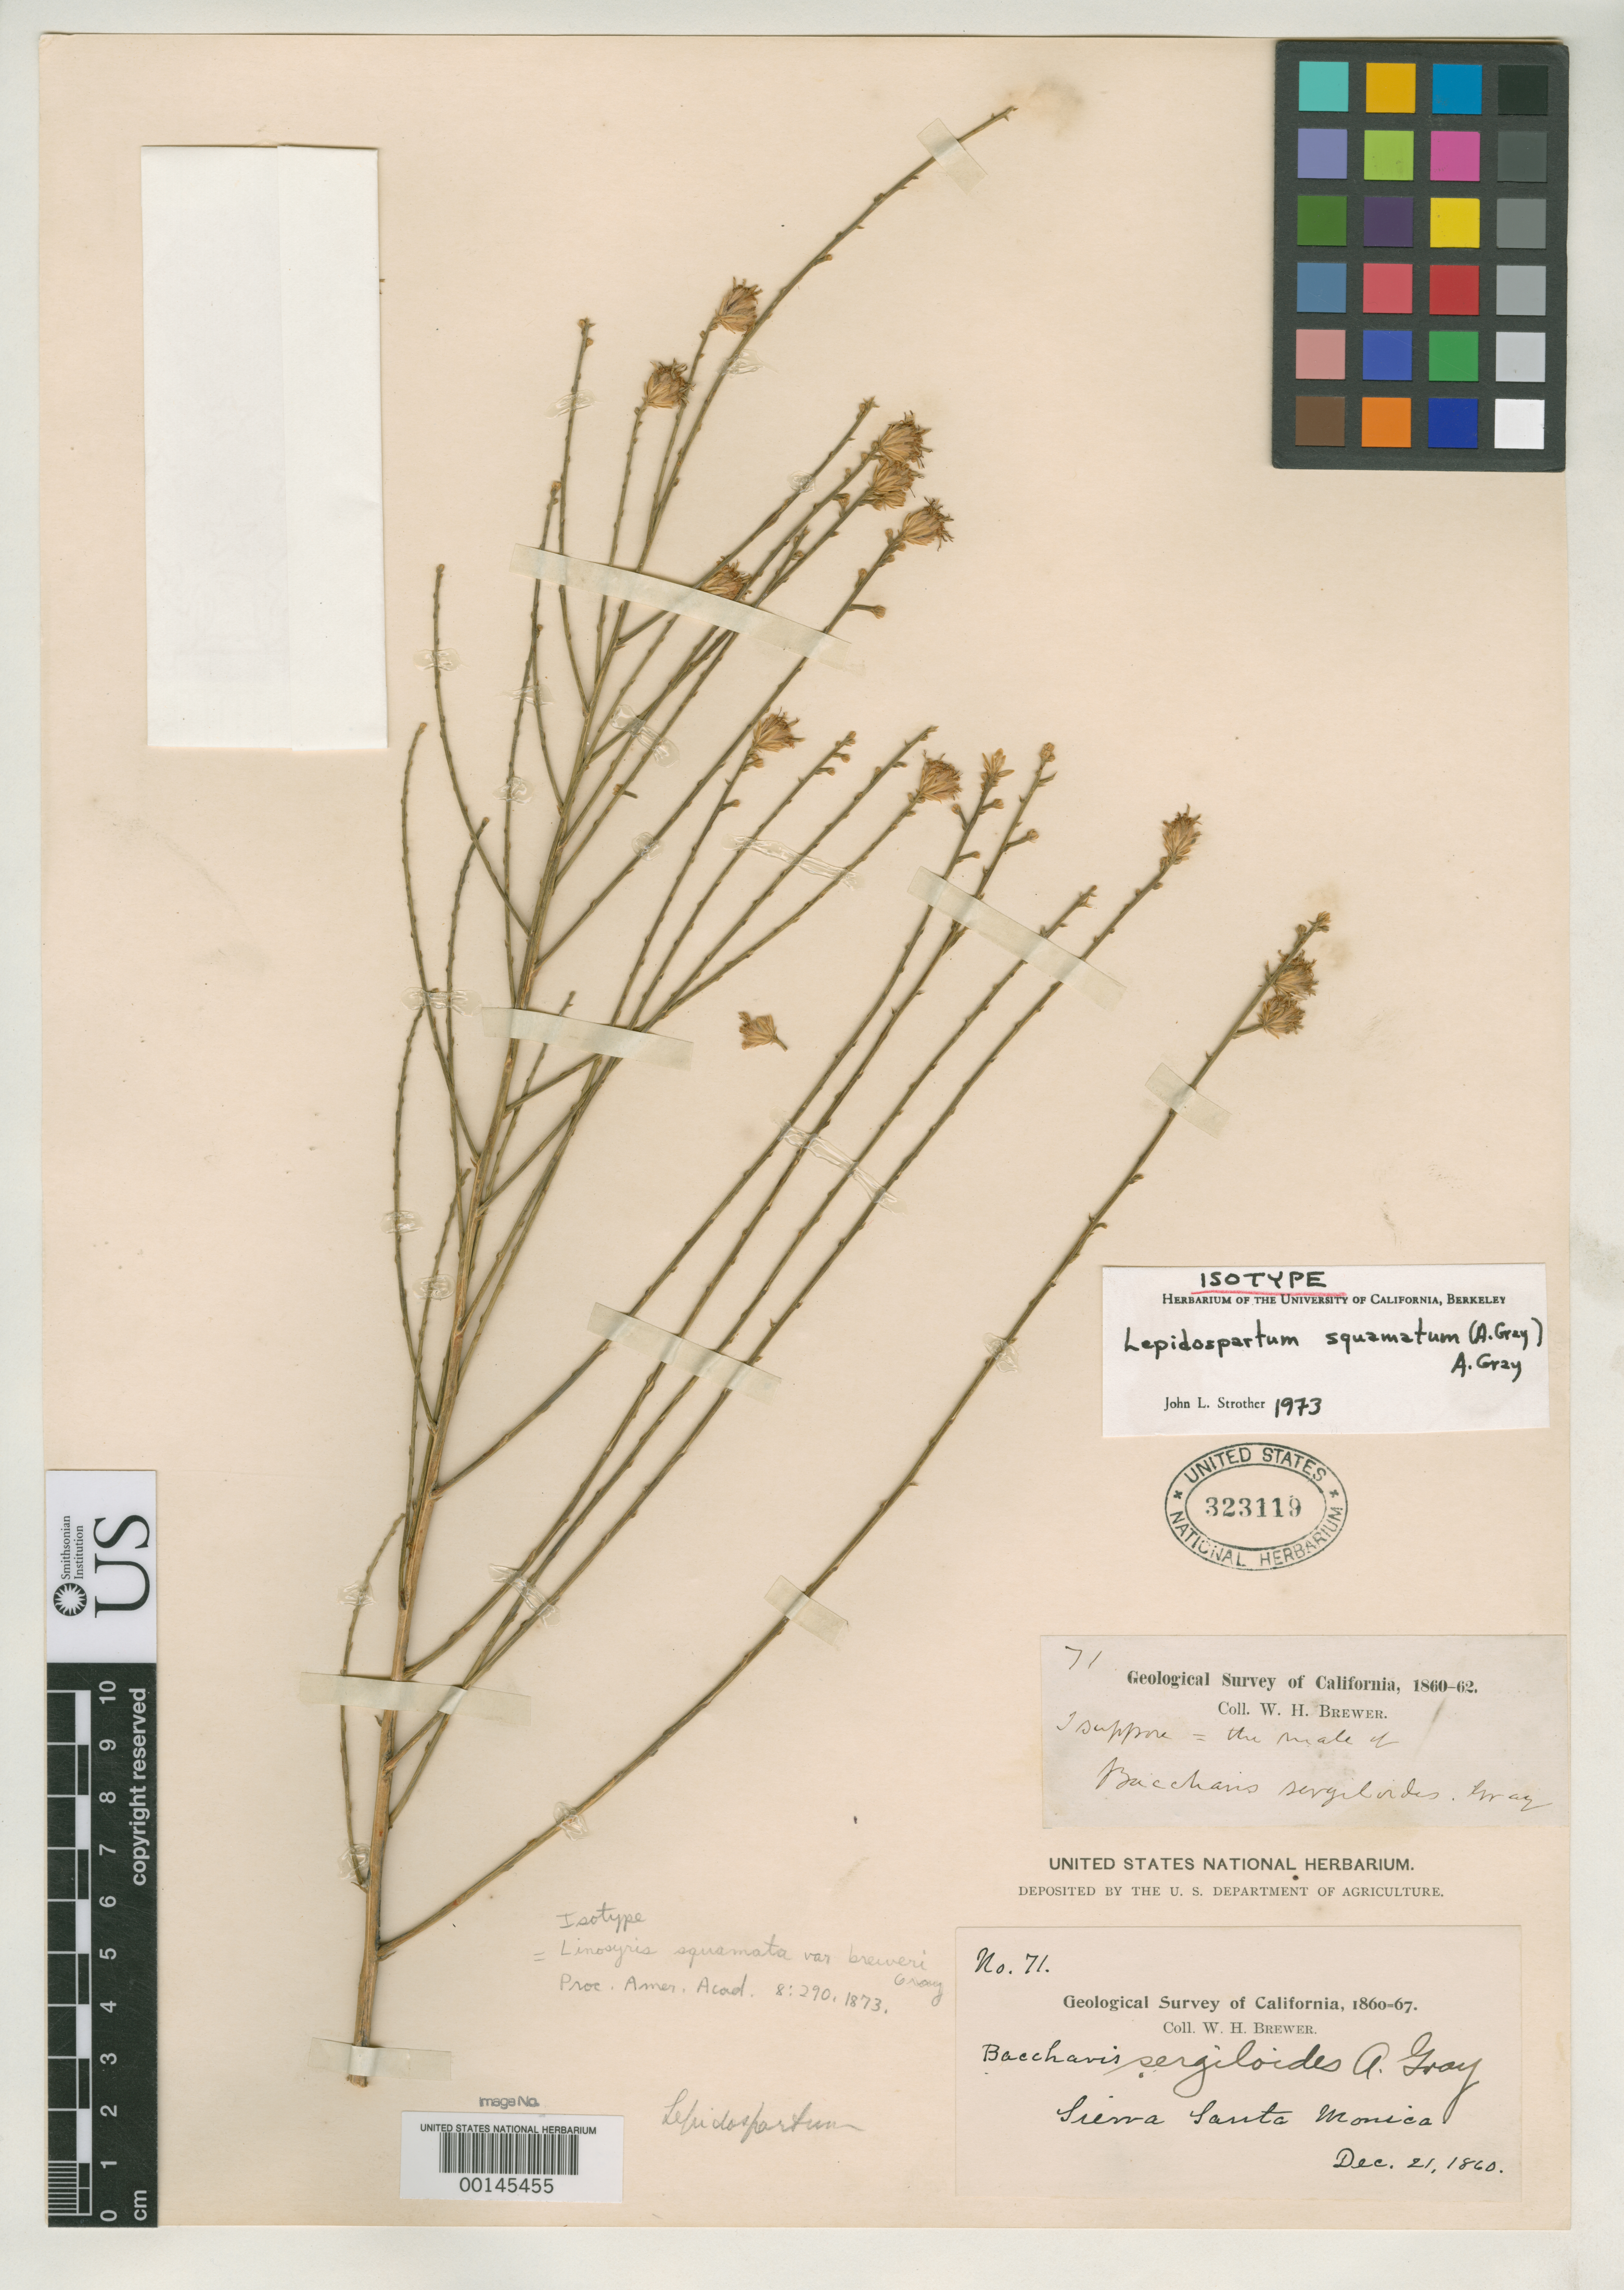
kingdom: Plantae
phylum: Tracheophyta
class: Magnoliopsida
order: Asterales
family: Asteraceae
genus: Linosyris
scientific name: Linosyris squamata var. breweri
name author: A. Gray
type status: Isotype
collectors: W. H. Brewer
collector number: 71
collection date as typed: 21 Dec 1860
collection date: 1860-12-21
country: United States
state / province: California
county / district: Los Angeles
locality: Sierra Santa Monica.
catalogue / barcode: US 323119